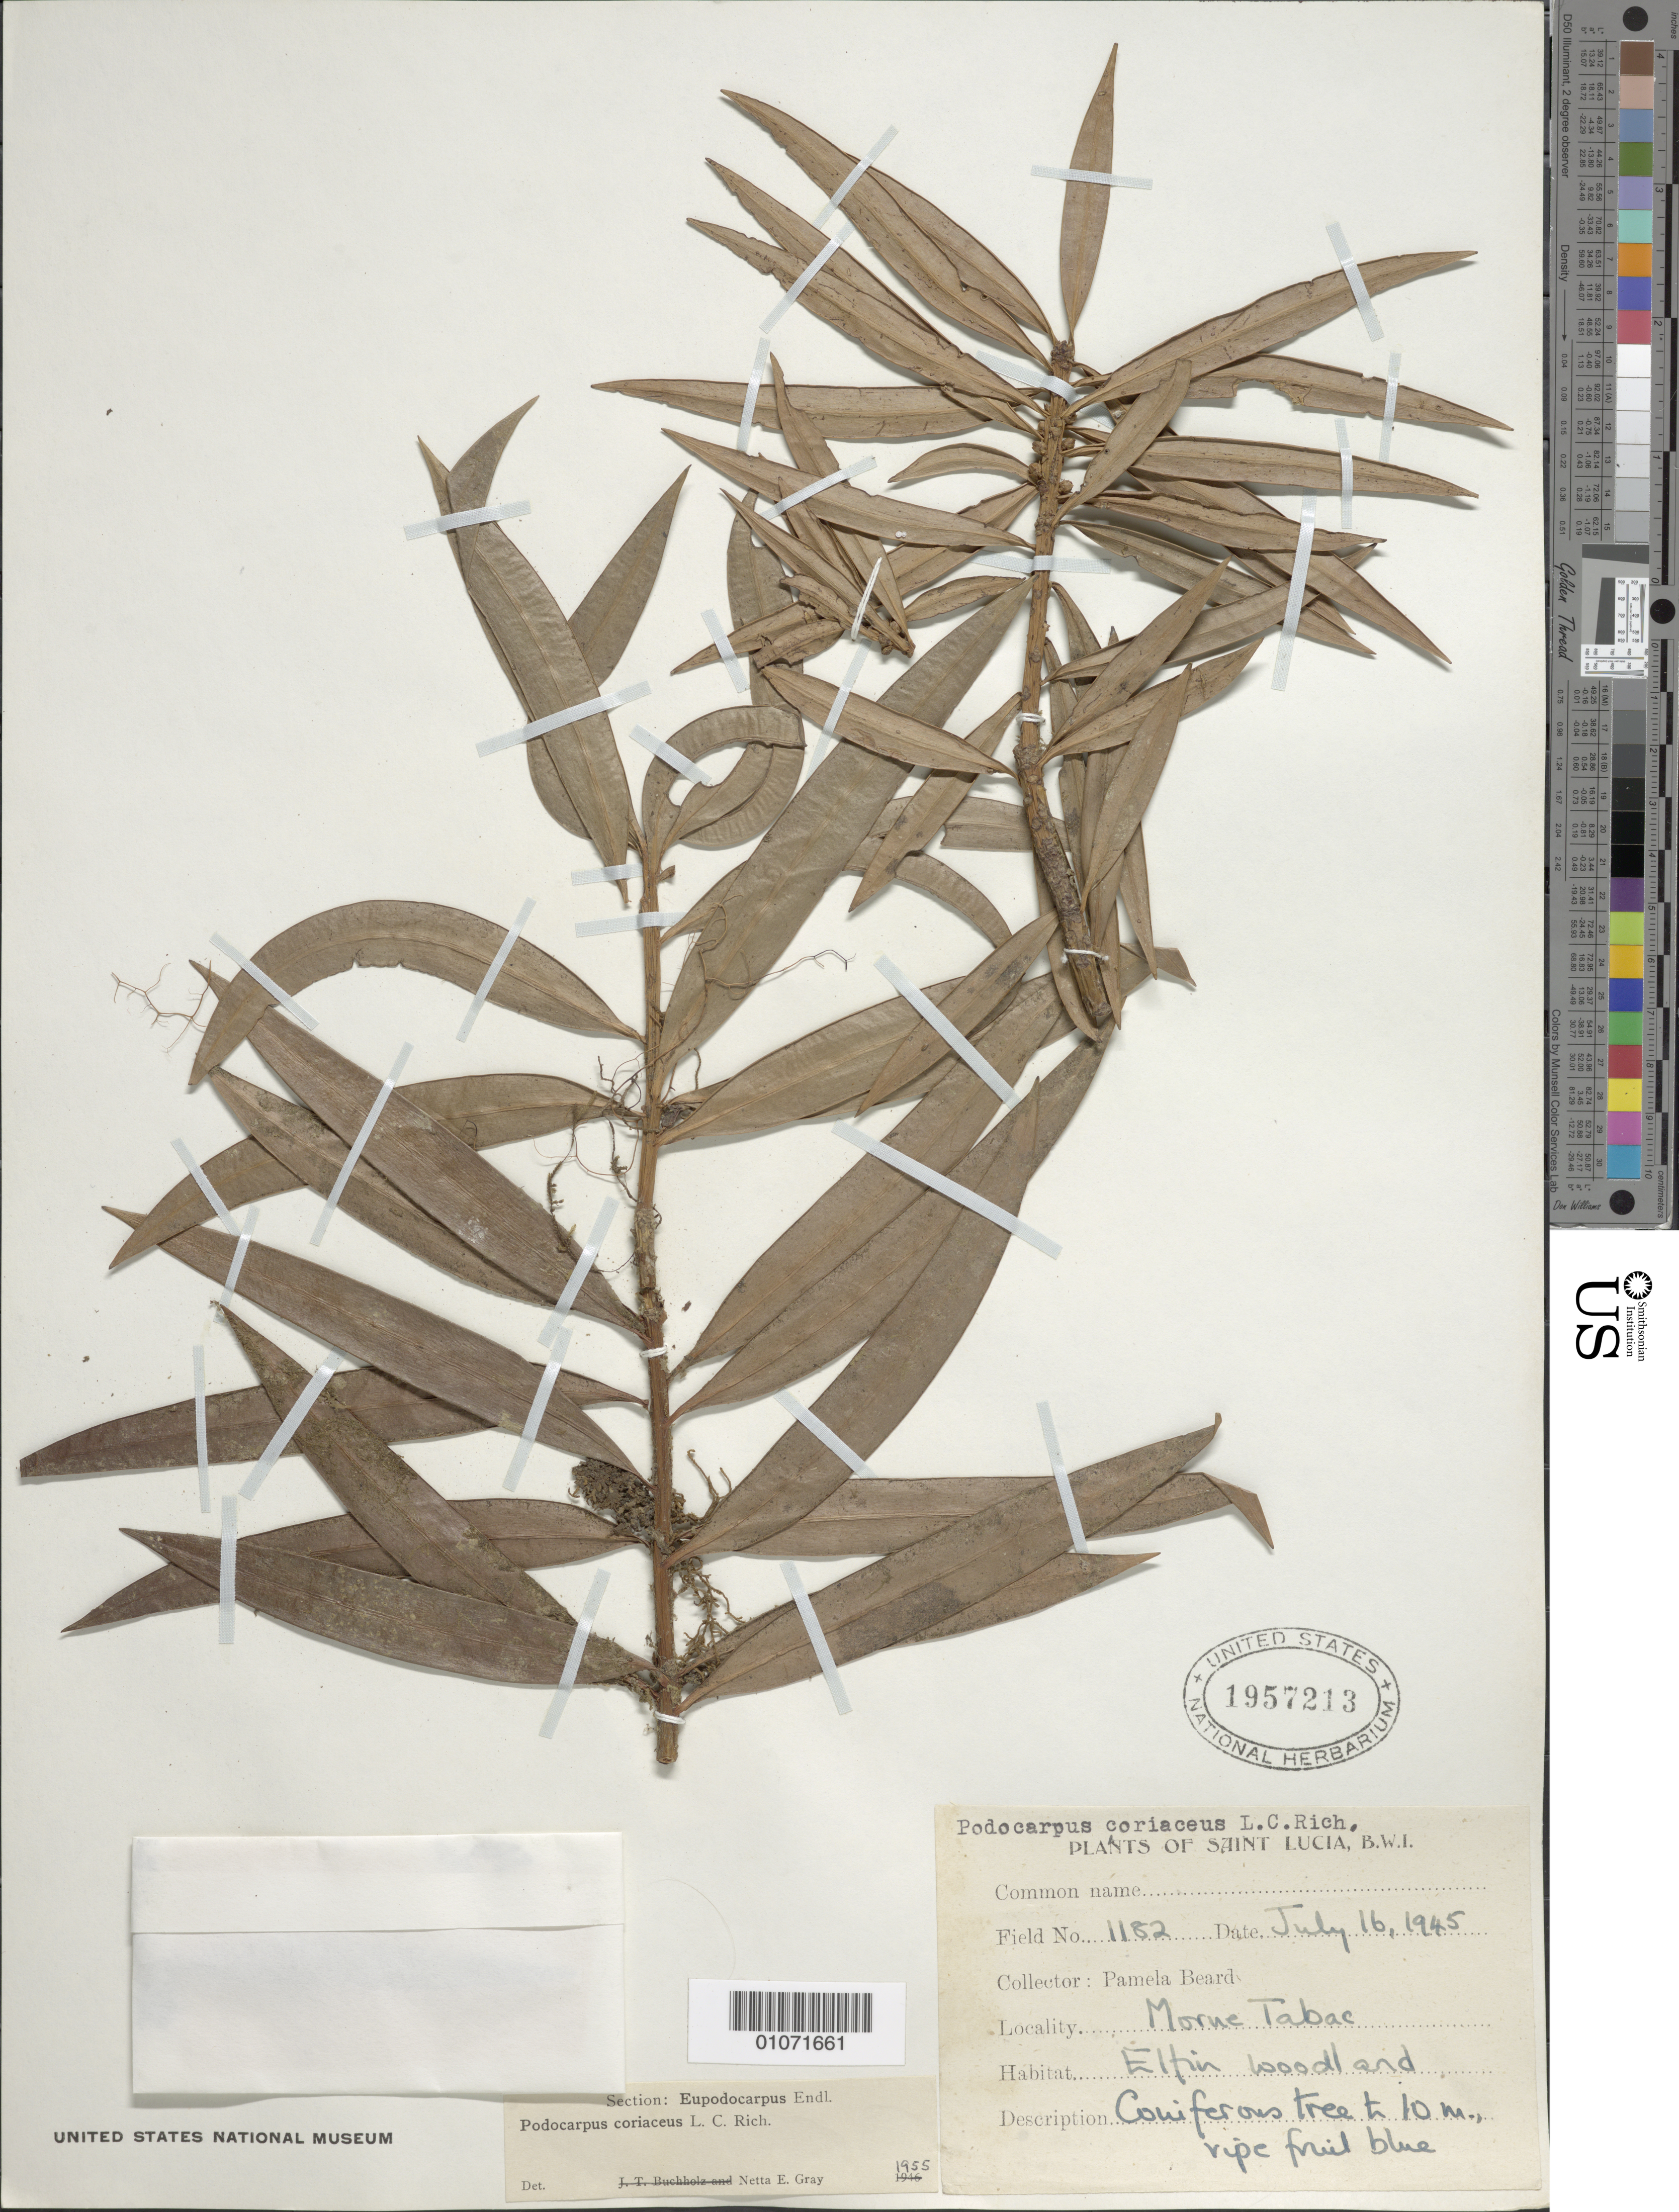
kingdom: Plantae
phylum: Tracheophyta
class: Pinopsida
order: Pinales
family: Podocarpaceae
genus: Podocarpus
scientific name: Podocarpus coriaceus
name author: Rich. & A. Rich.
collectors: P. Beard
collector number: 1182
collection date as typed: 16 Jul 1945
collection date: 1945-07-16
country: St. Lucia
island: St. Lucia I.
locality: Eltinn woodland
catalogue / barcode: US 1957713